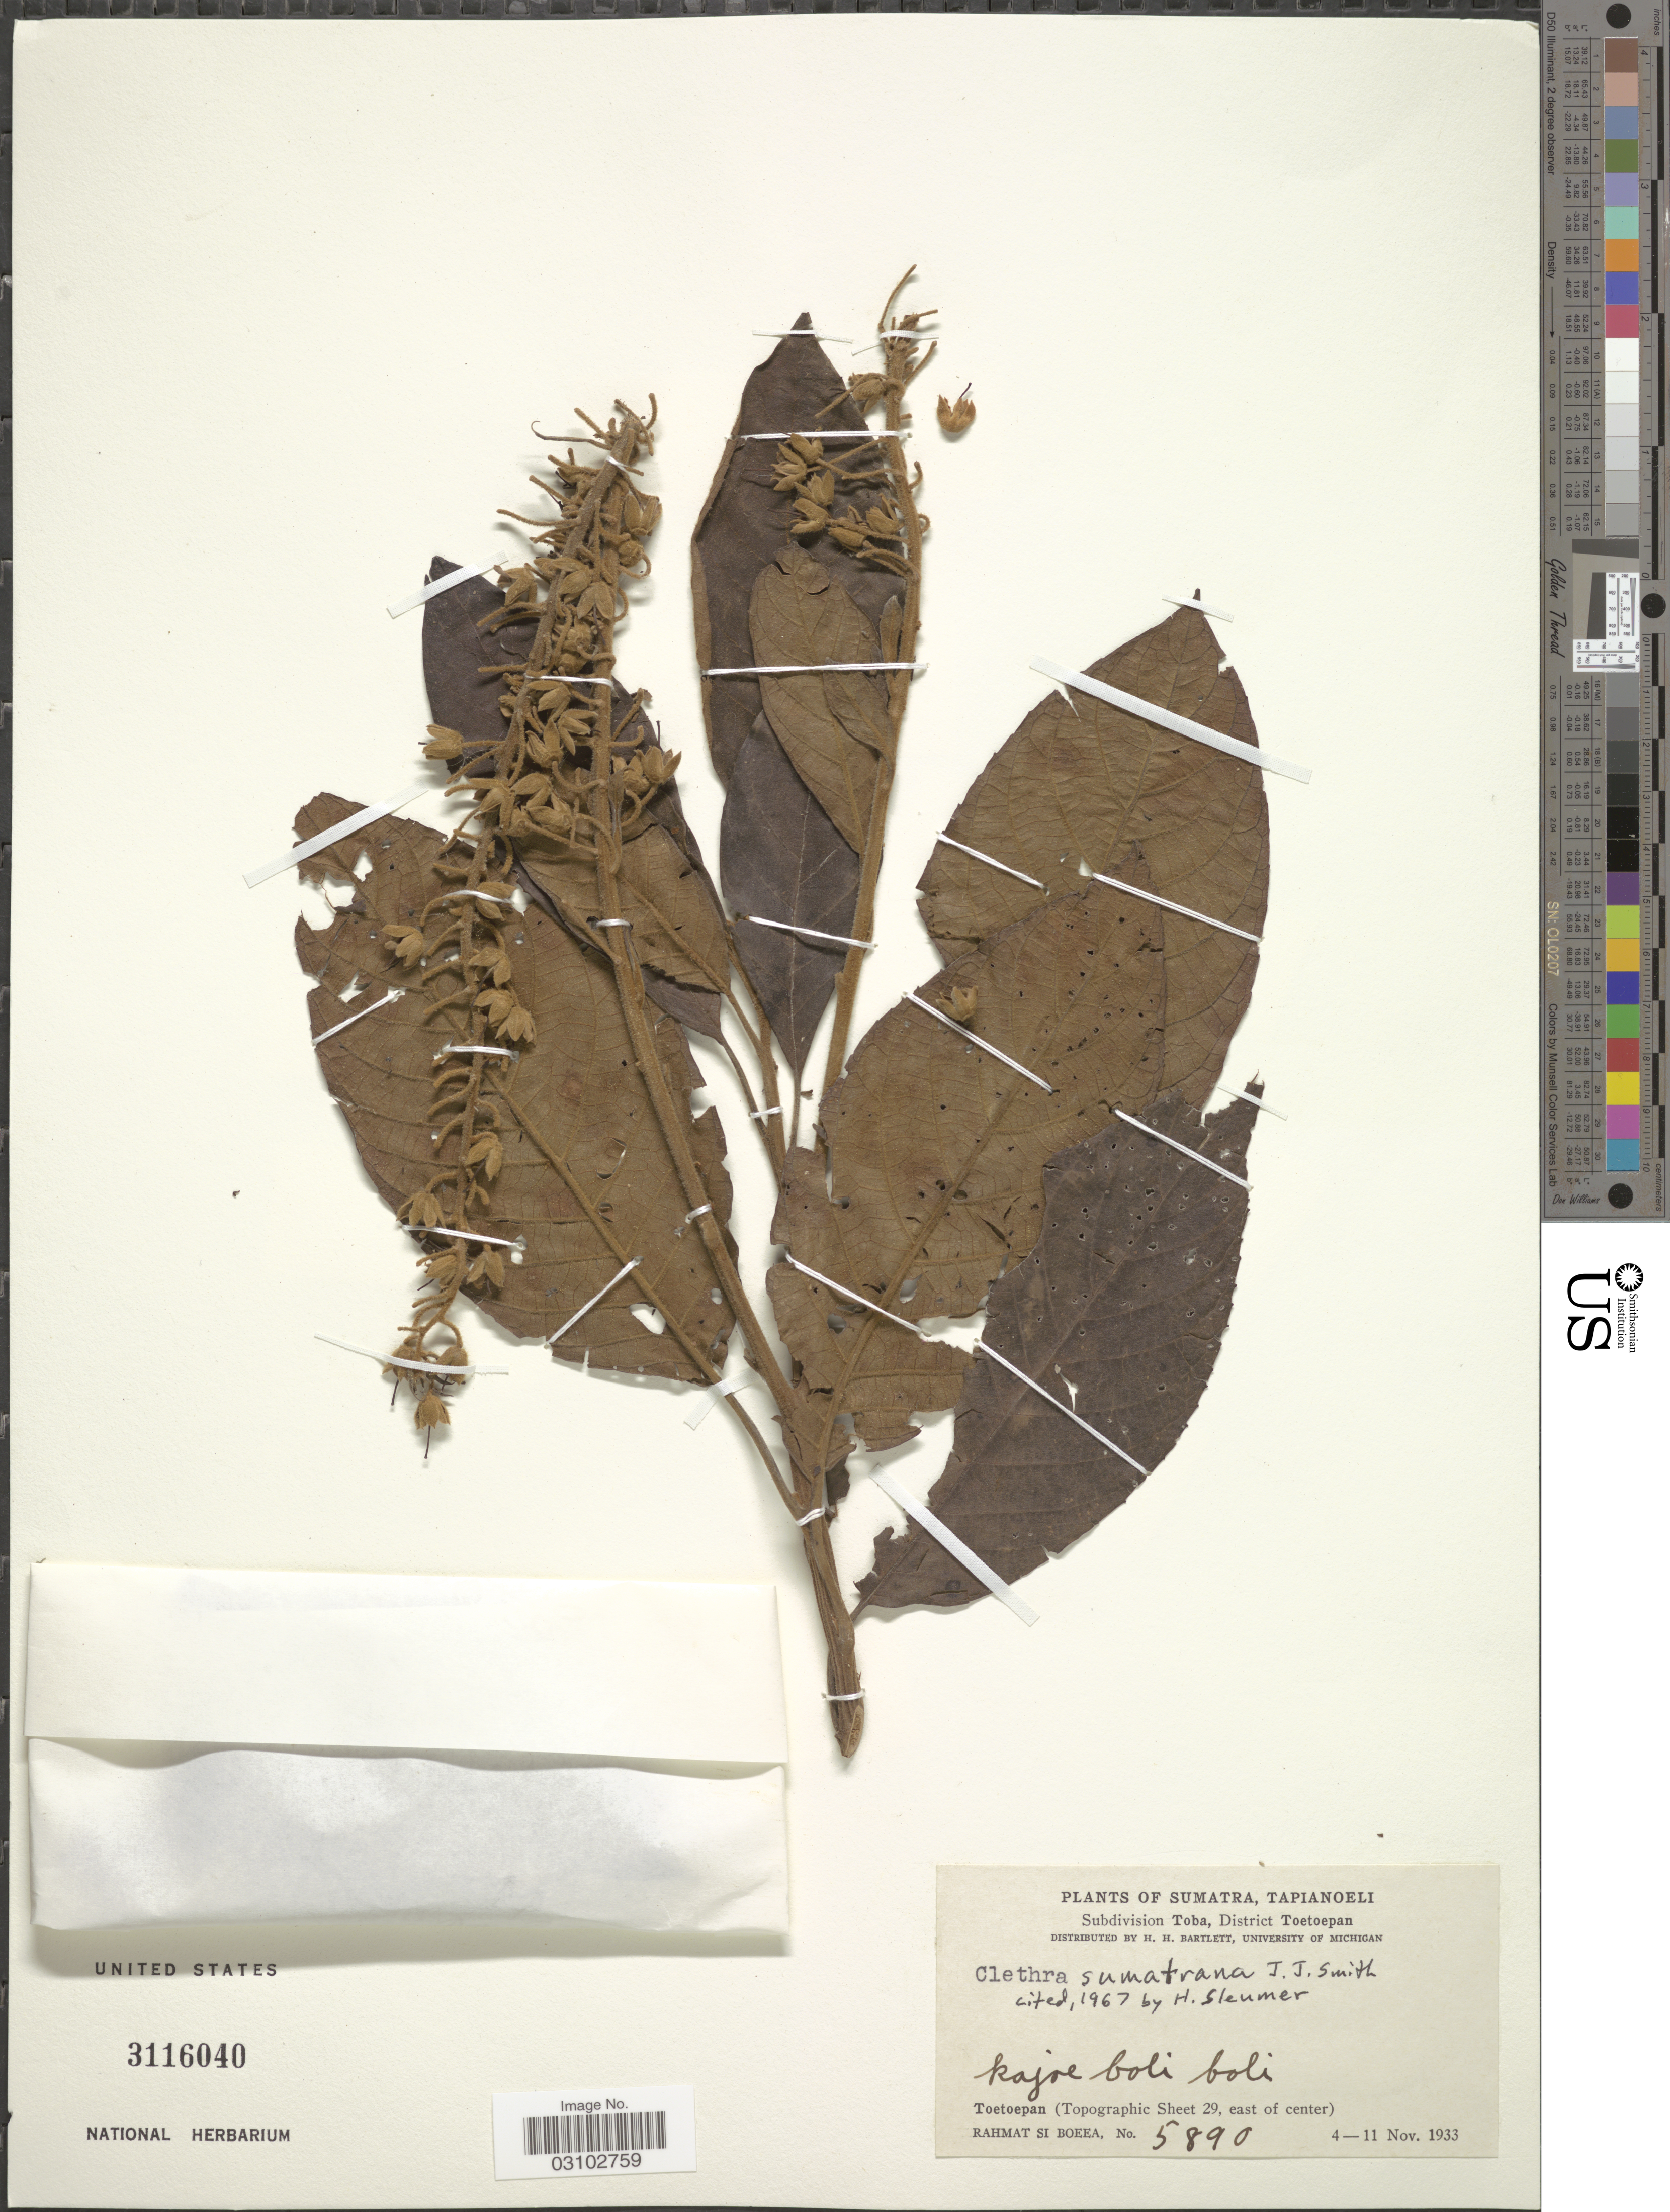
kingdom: Plantae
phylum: Tracheophyta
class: Magnoliopsida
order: Ericales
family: Clethraceae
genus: Clethra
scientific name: Clethra sumatrana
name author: J.J. Sm.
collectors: Rahmat Si Boeea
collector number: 5890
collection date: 1933-11-04/1933-11-11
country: Indonesia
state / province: Sumatra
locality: Tapianoeli. Subdivision Toba, Disrtict Toetoepan. Toetoepan (Topographic Sheet 29, east of center).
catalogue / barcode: US 3116040